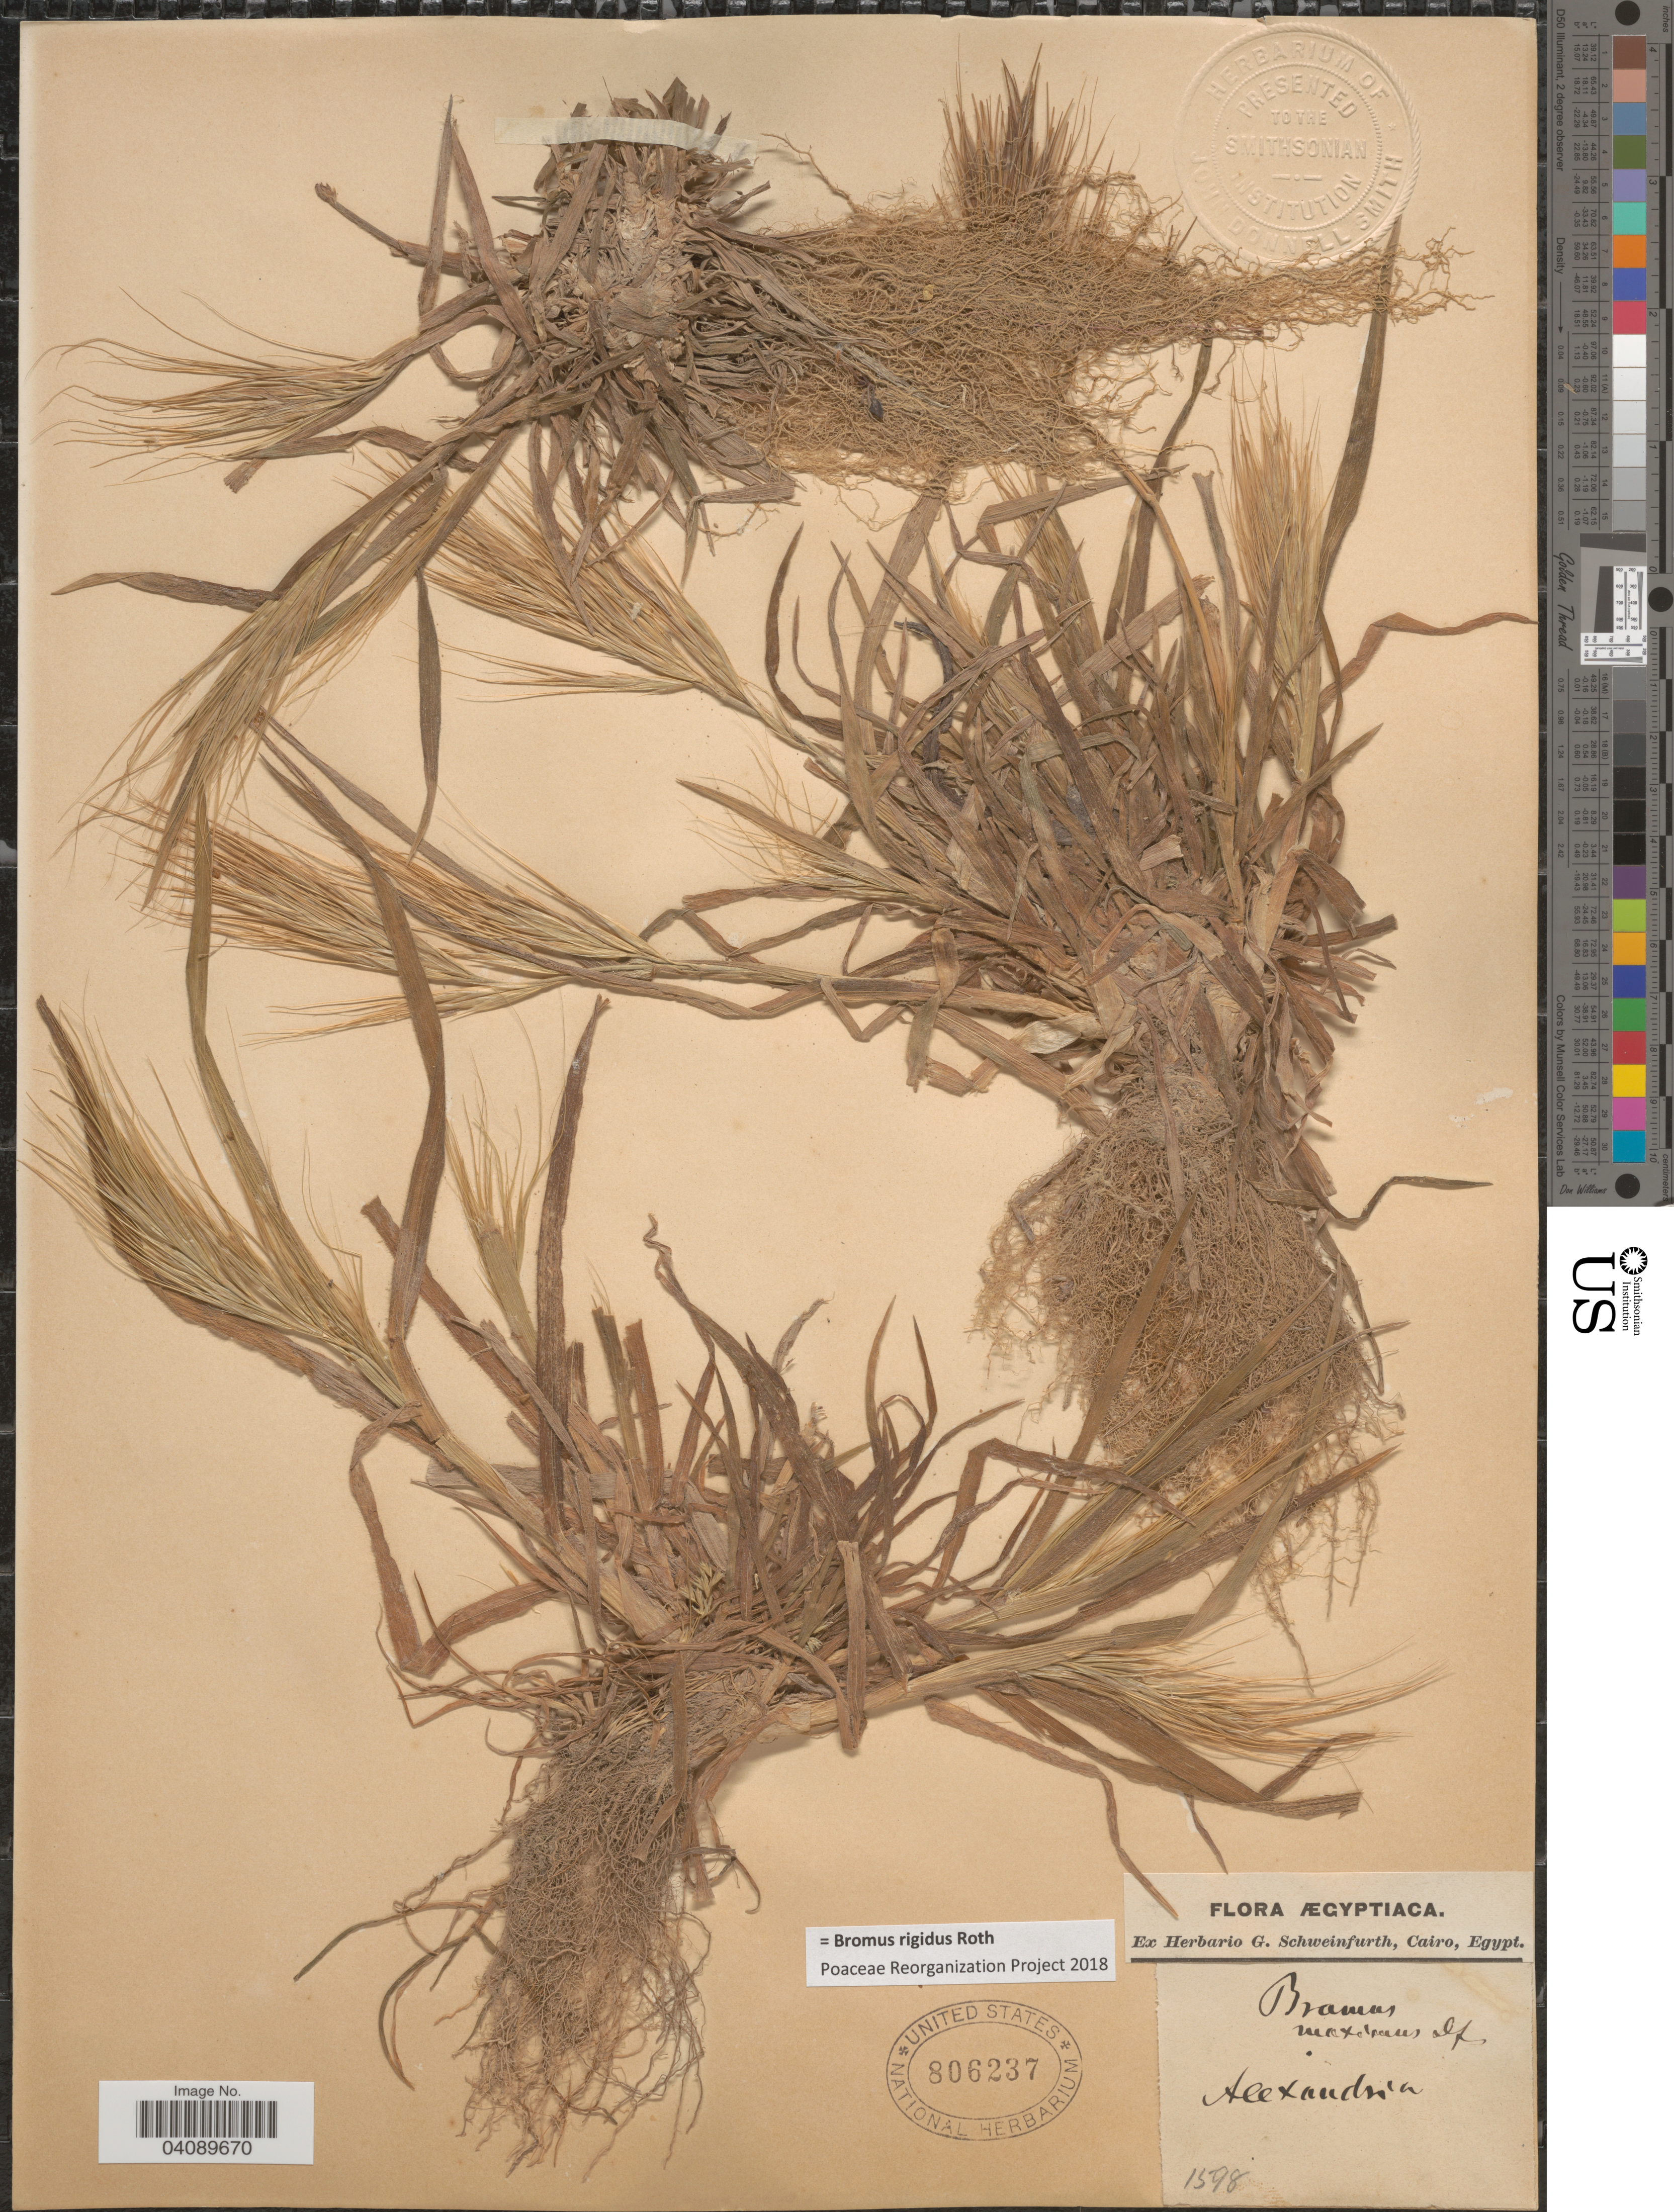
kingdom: Plantae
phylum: Tracheophyta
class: Liliopsida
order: Poales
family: Poaceae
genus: Bromus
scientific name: Bromus rigidus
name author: Roth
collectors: ex herb. G. Schweinfurth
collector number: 1598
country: Egypt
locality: Ægyptiaca. Alexandria.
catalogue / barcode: US 806237